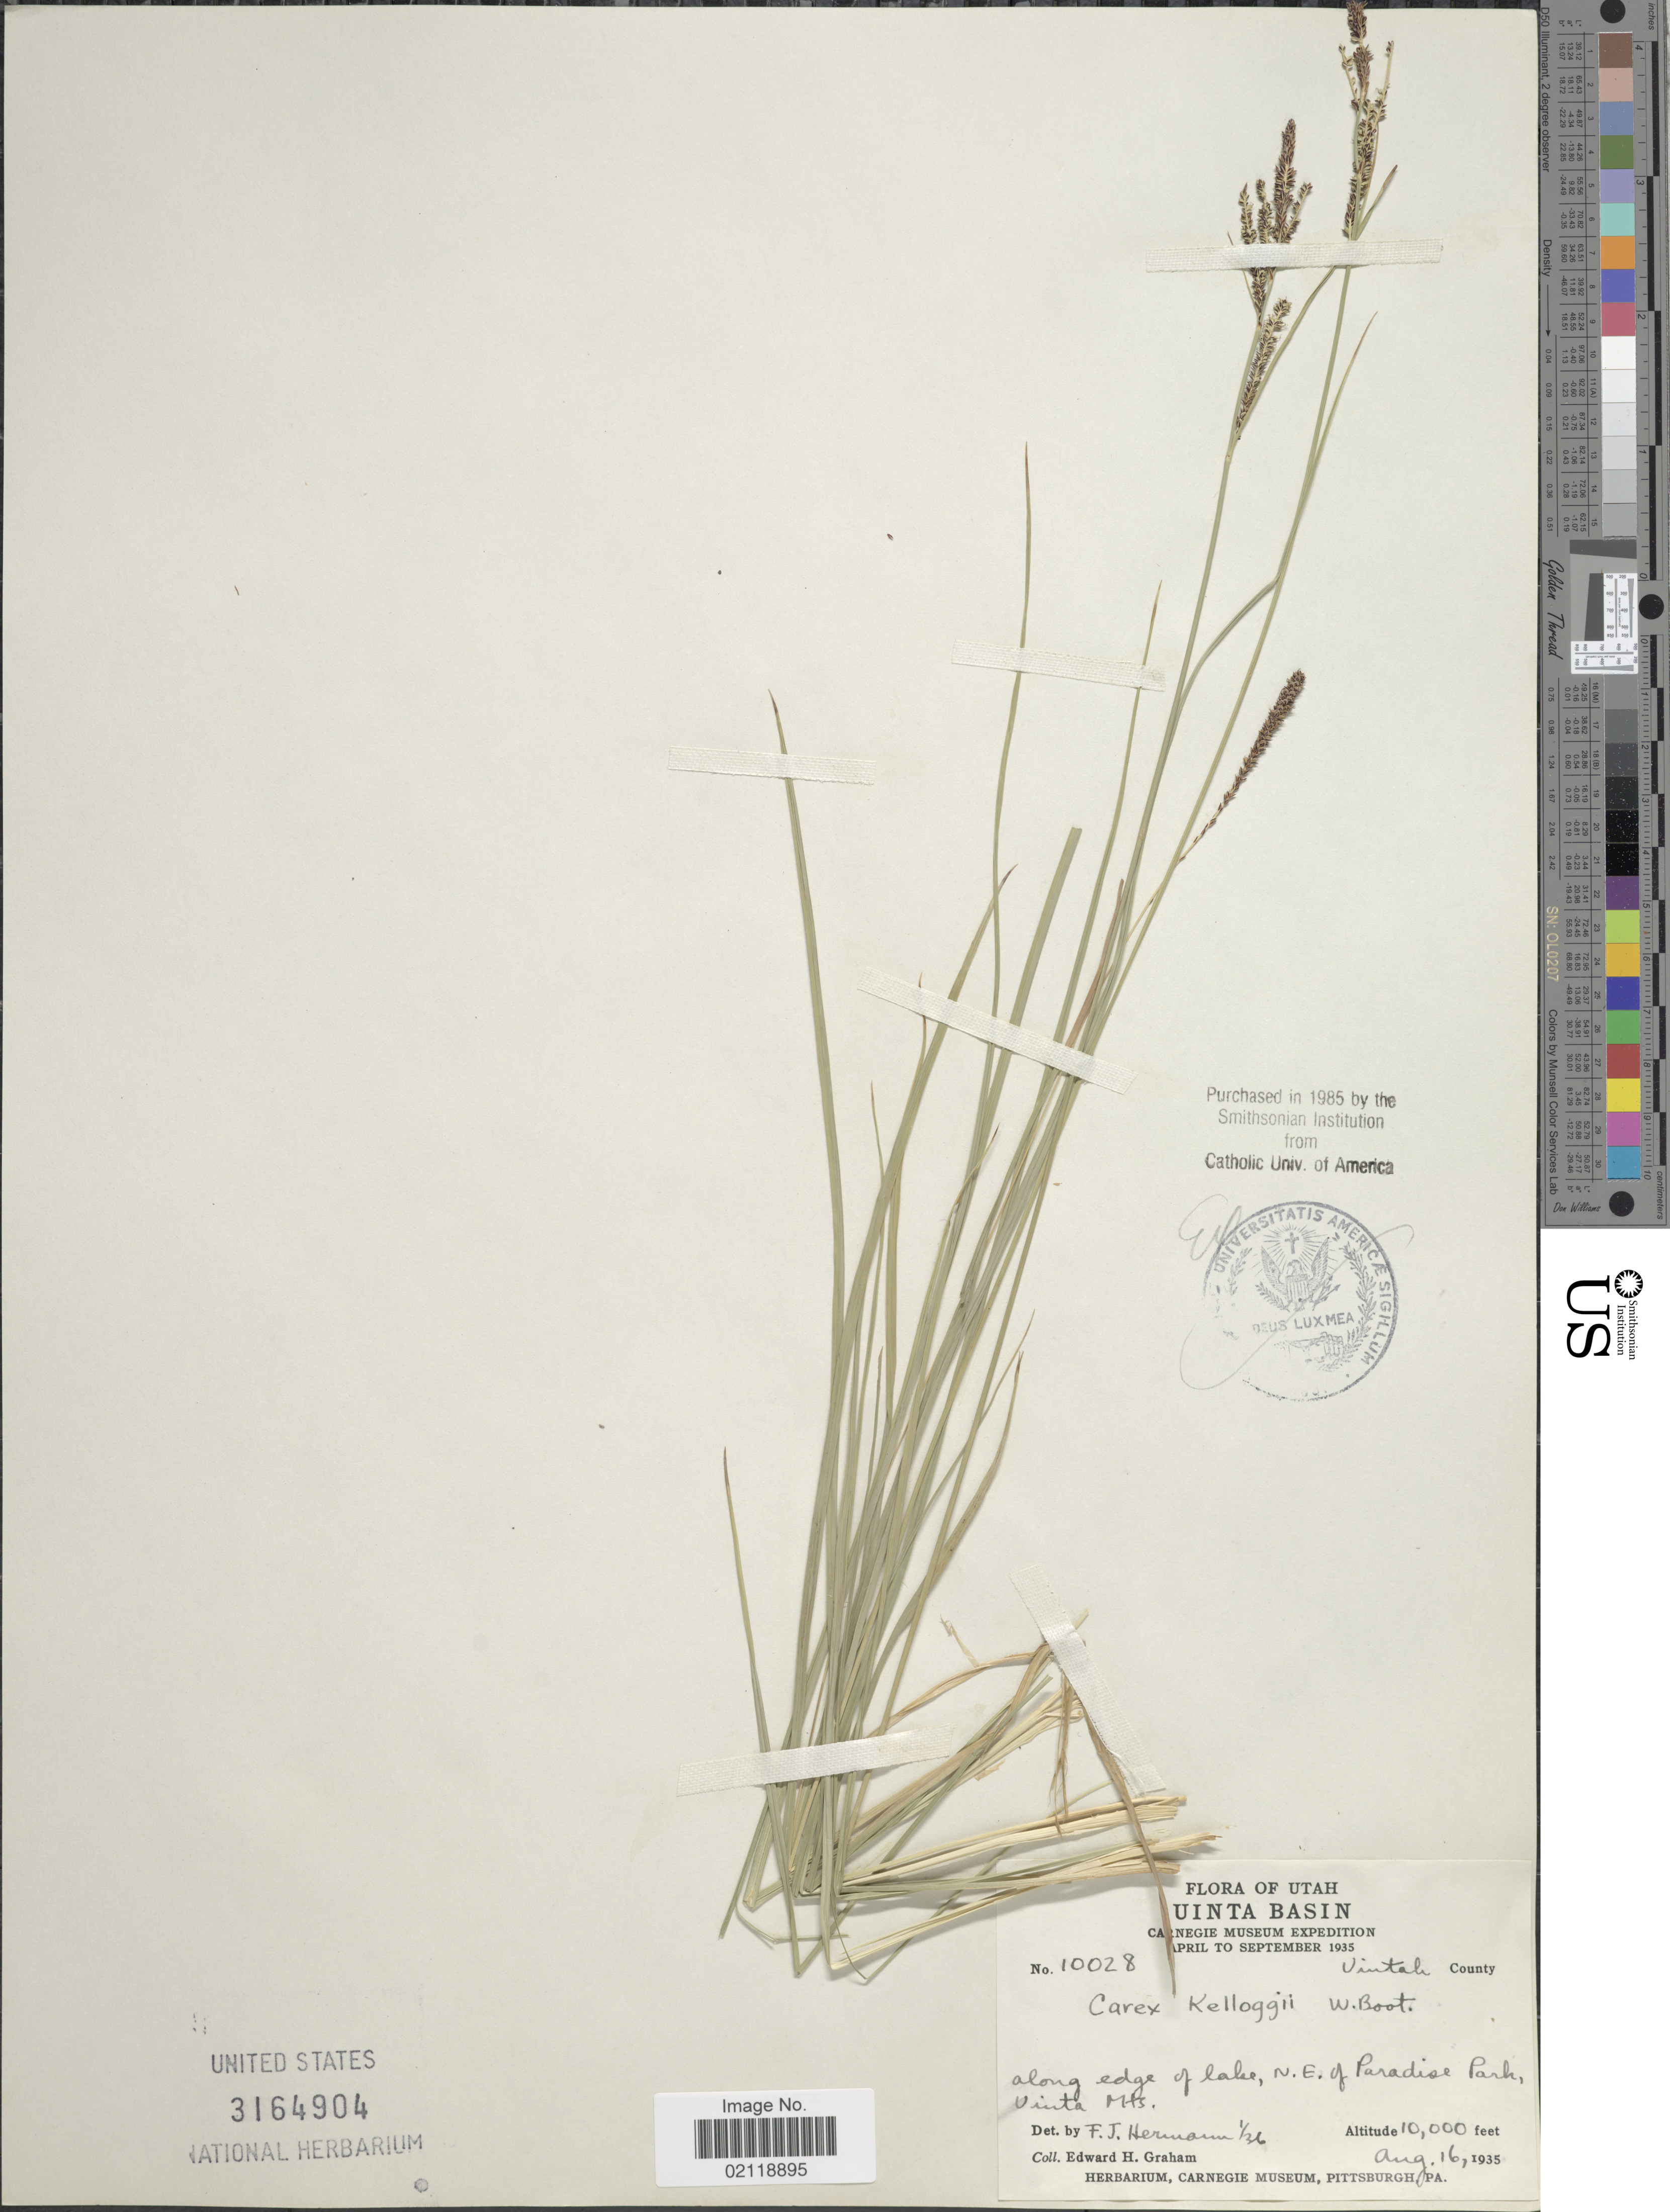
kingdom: Plantae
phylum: Tracheophyta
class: Liliopsida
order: Poales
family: Cyperaceae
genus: Carex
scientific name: Carex kelloggii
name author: W. Boott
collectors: E. H. Graham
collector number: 10028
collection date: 1935-08-16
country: United States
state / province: Utah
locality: Uinta Basin, along edge of lake, N.E. of Paradise Park, Uinta Mts., Uintah County.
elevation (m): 3048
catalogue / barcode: US 3164904